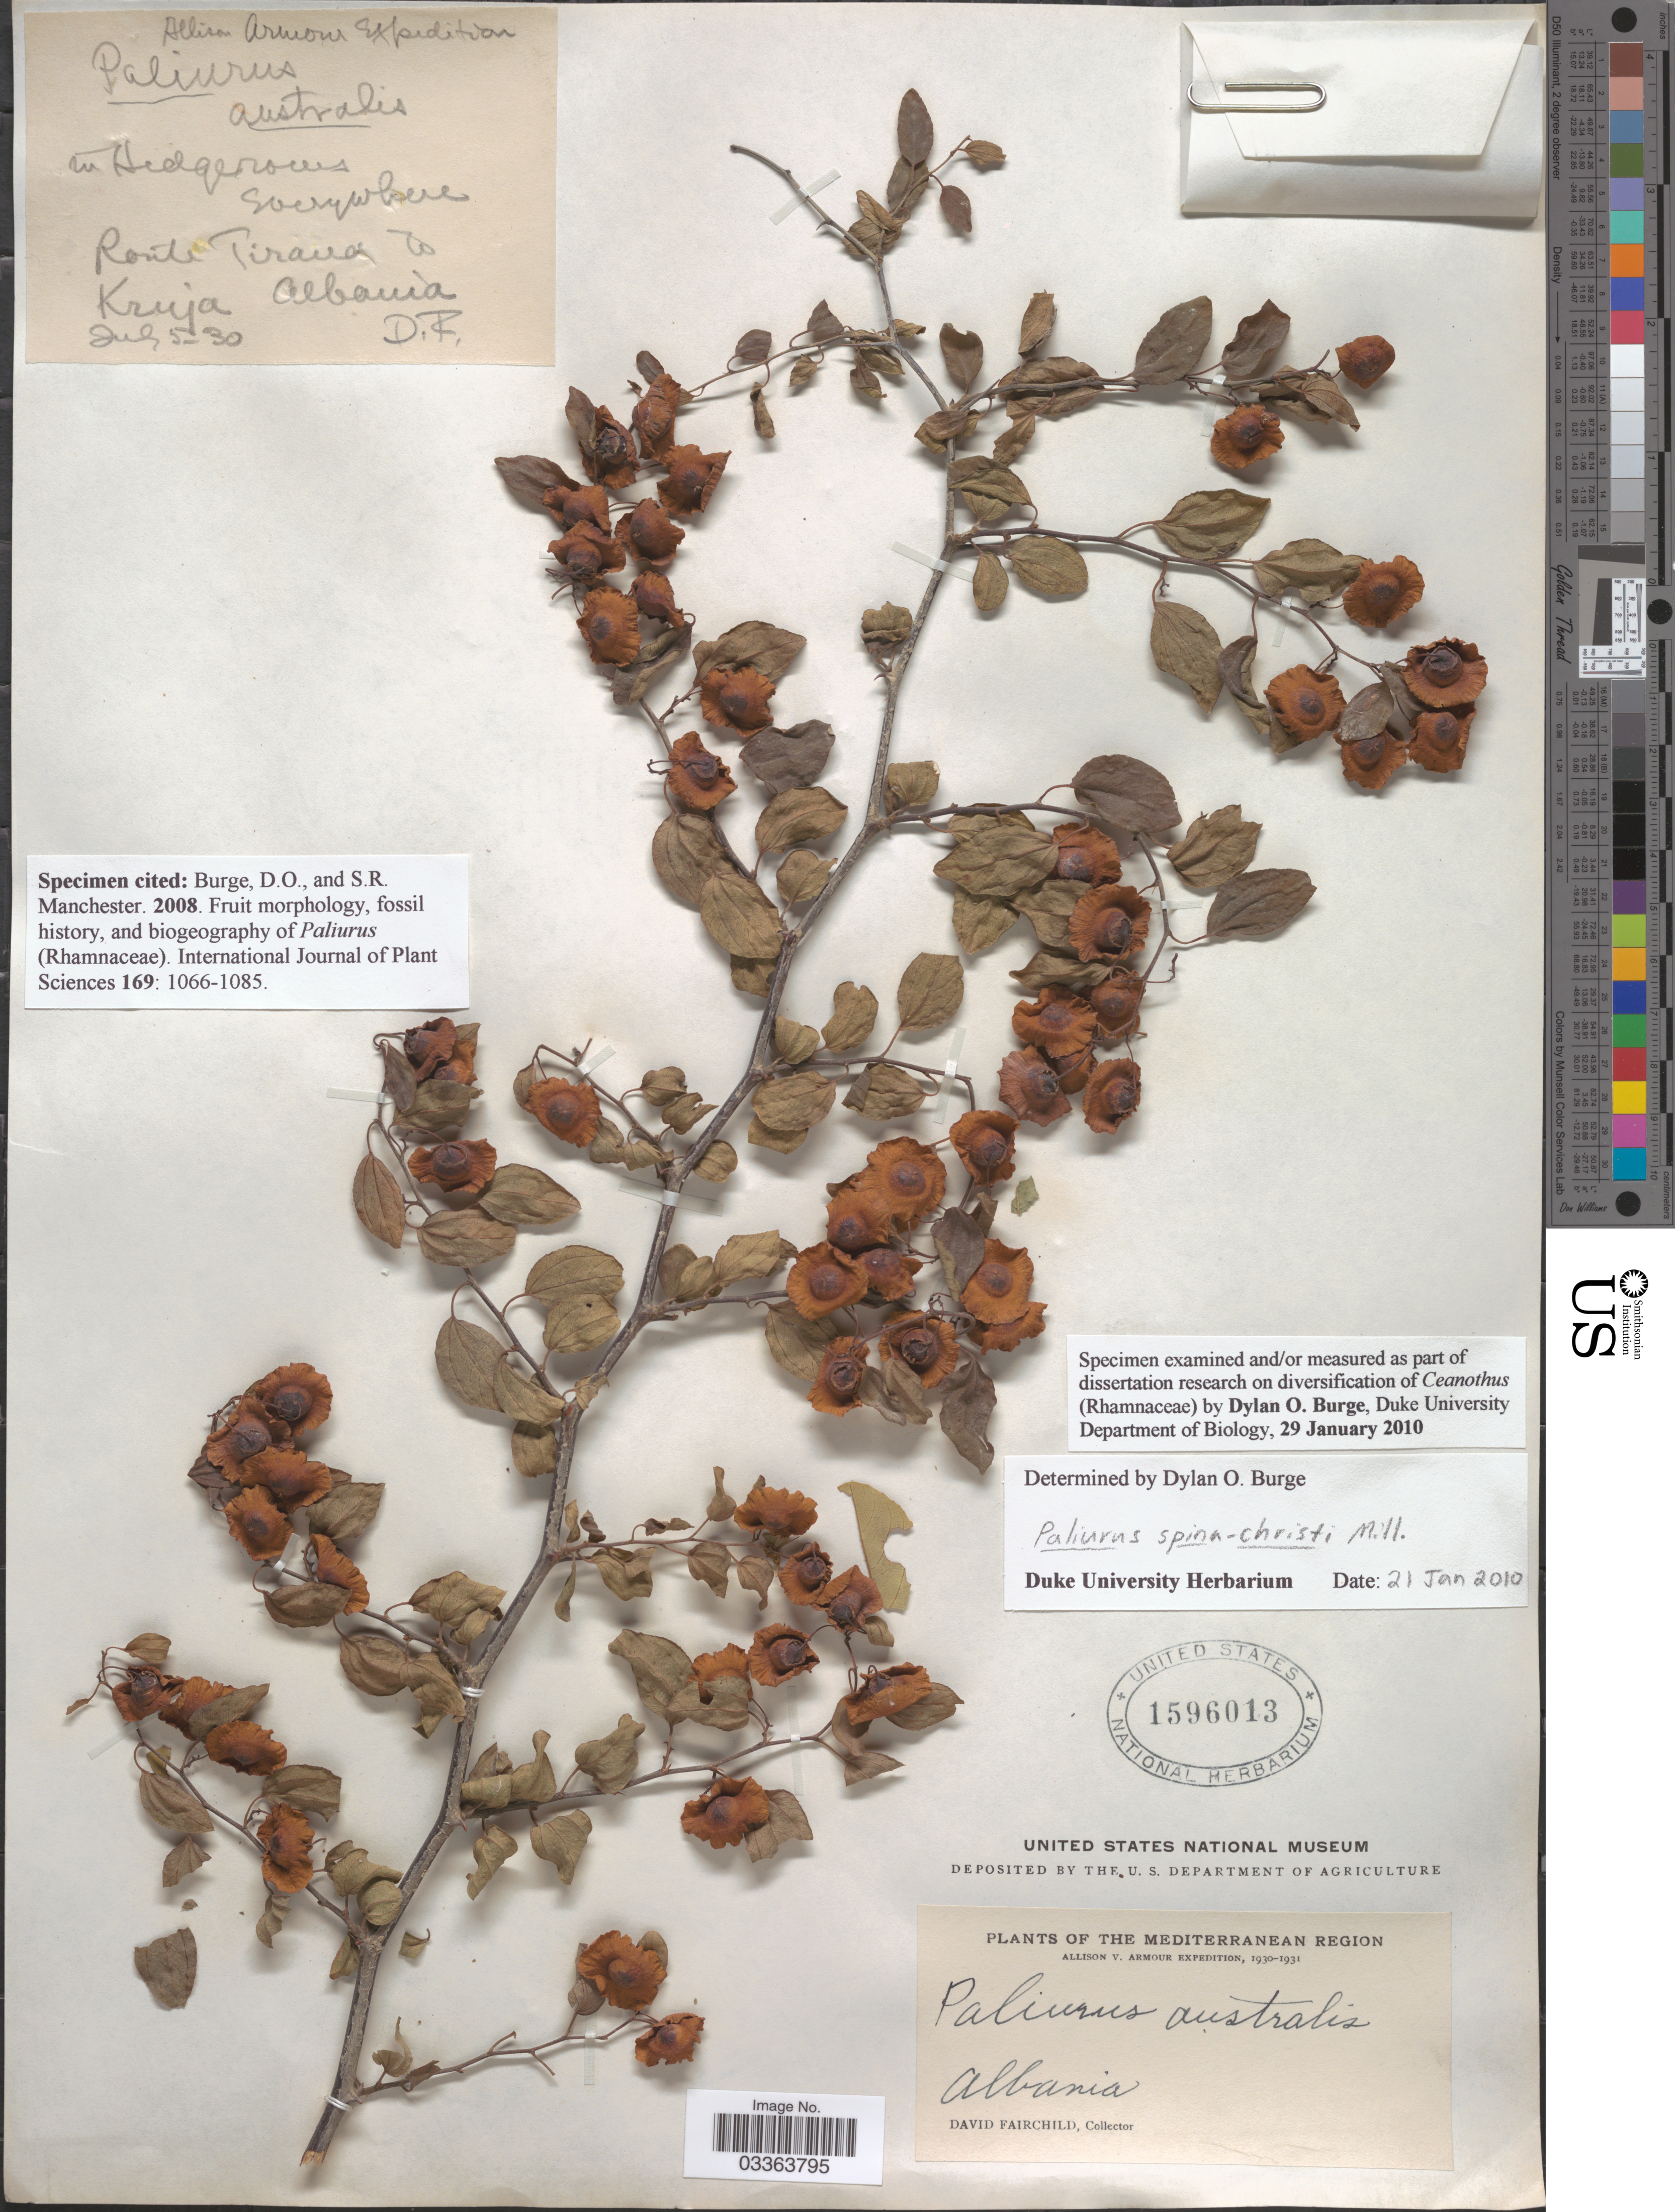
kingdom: Plantae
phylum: Tracheophyta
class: Magnoliopsida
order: Rosales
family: Rhamnaceae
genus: Paliurus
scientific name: Paliurus spina-christi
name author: Mill.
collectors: D. Fairchild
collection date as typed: Transcribed d/m/y: 5/7/30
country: Albania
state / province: Tirane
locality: The Mediterranean Region. Route Tirane to Kruja.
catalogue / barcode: US 1596013